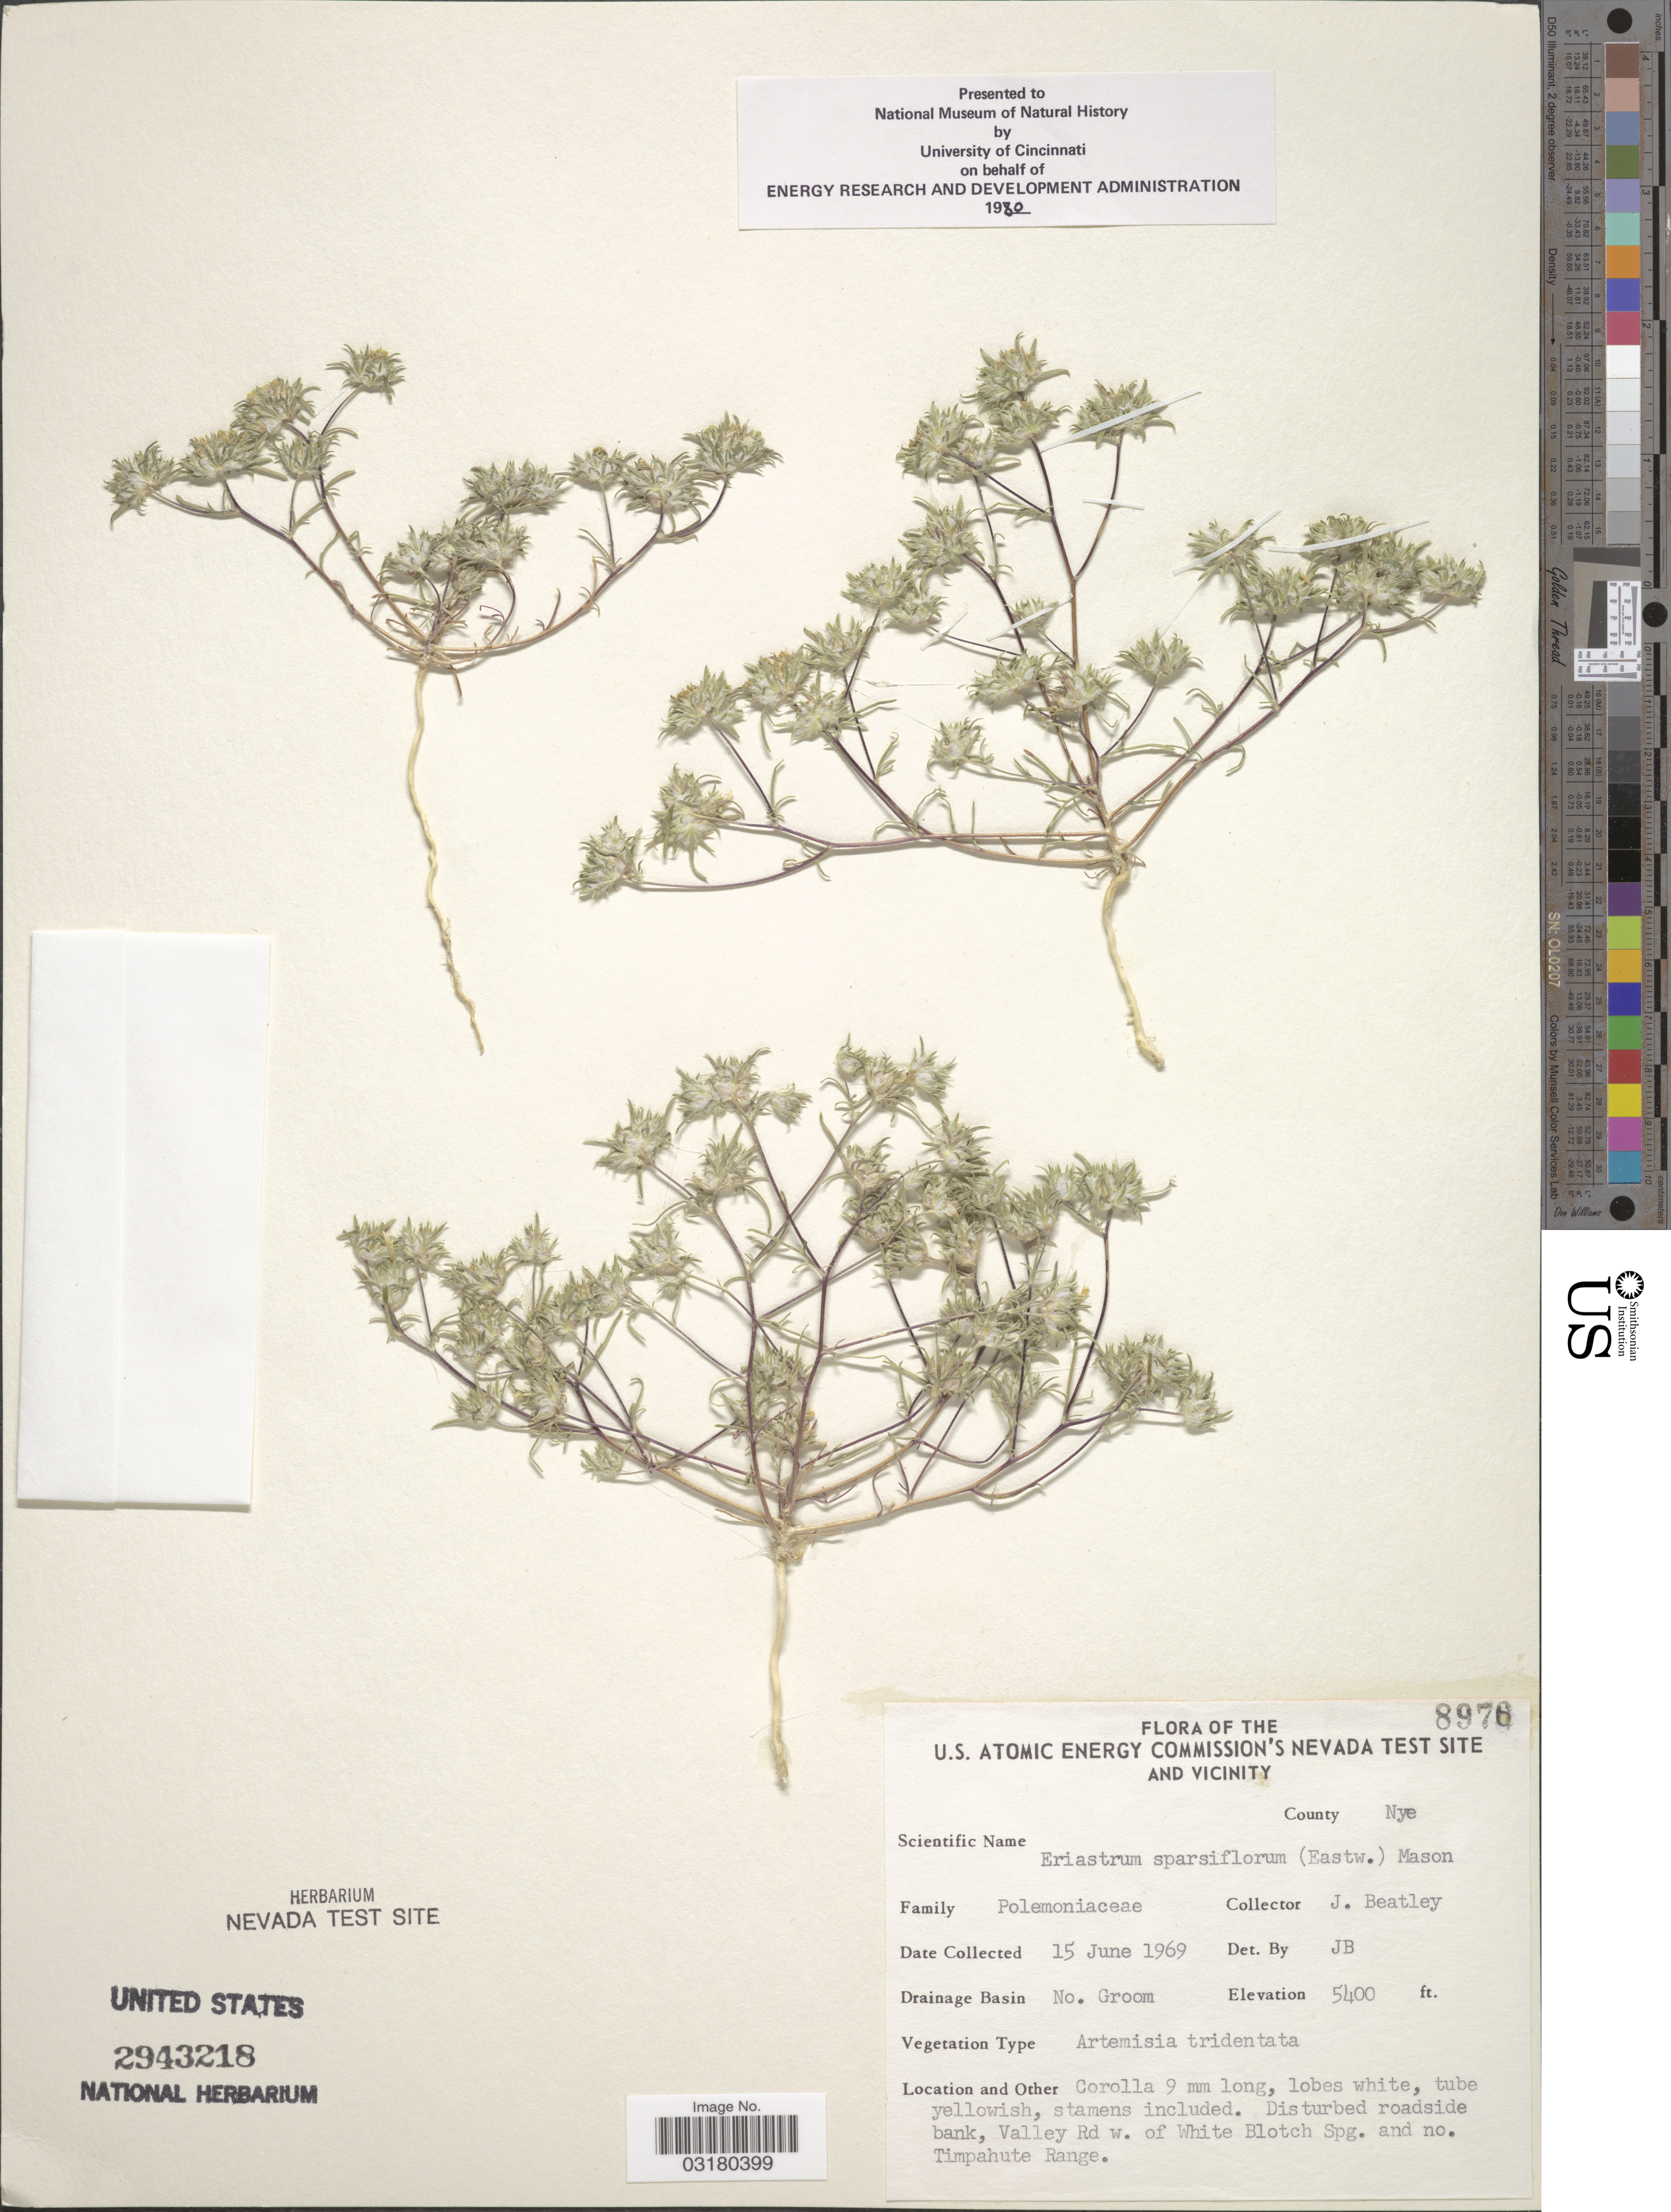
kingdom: Plantae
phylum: Tracheophyta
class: Magnoliopsida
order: Ericales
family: Polemoniaceae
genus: Eriastrum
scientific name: Eriastrum sparsiflorum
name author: (Eastw.) H. Mason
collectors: J. C. Beatley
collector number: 8976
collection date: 1969-06-15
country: United States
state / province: Nevada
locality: The U.S. Atomic Energy Commission's Nevada Test Site and Vicinity. County Nye. Drainage Basin No. Groom. Disturbed roadside bank, Valley Rd w. of White Spg. and no. Timpahute Range.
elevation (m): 1646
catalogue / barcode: US 2943218